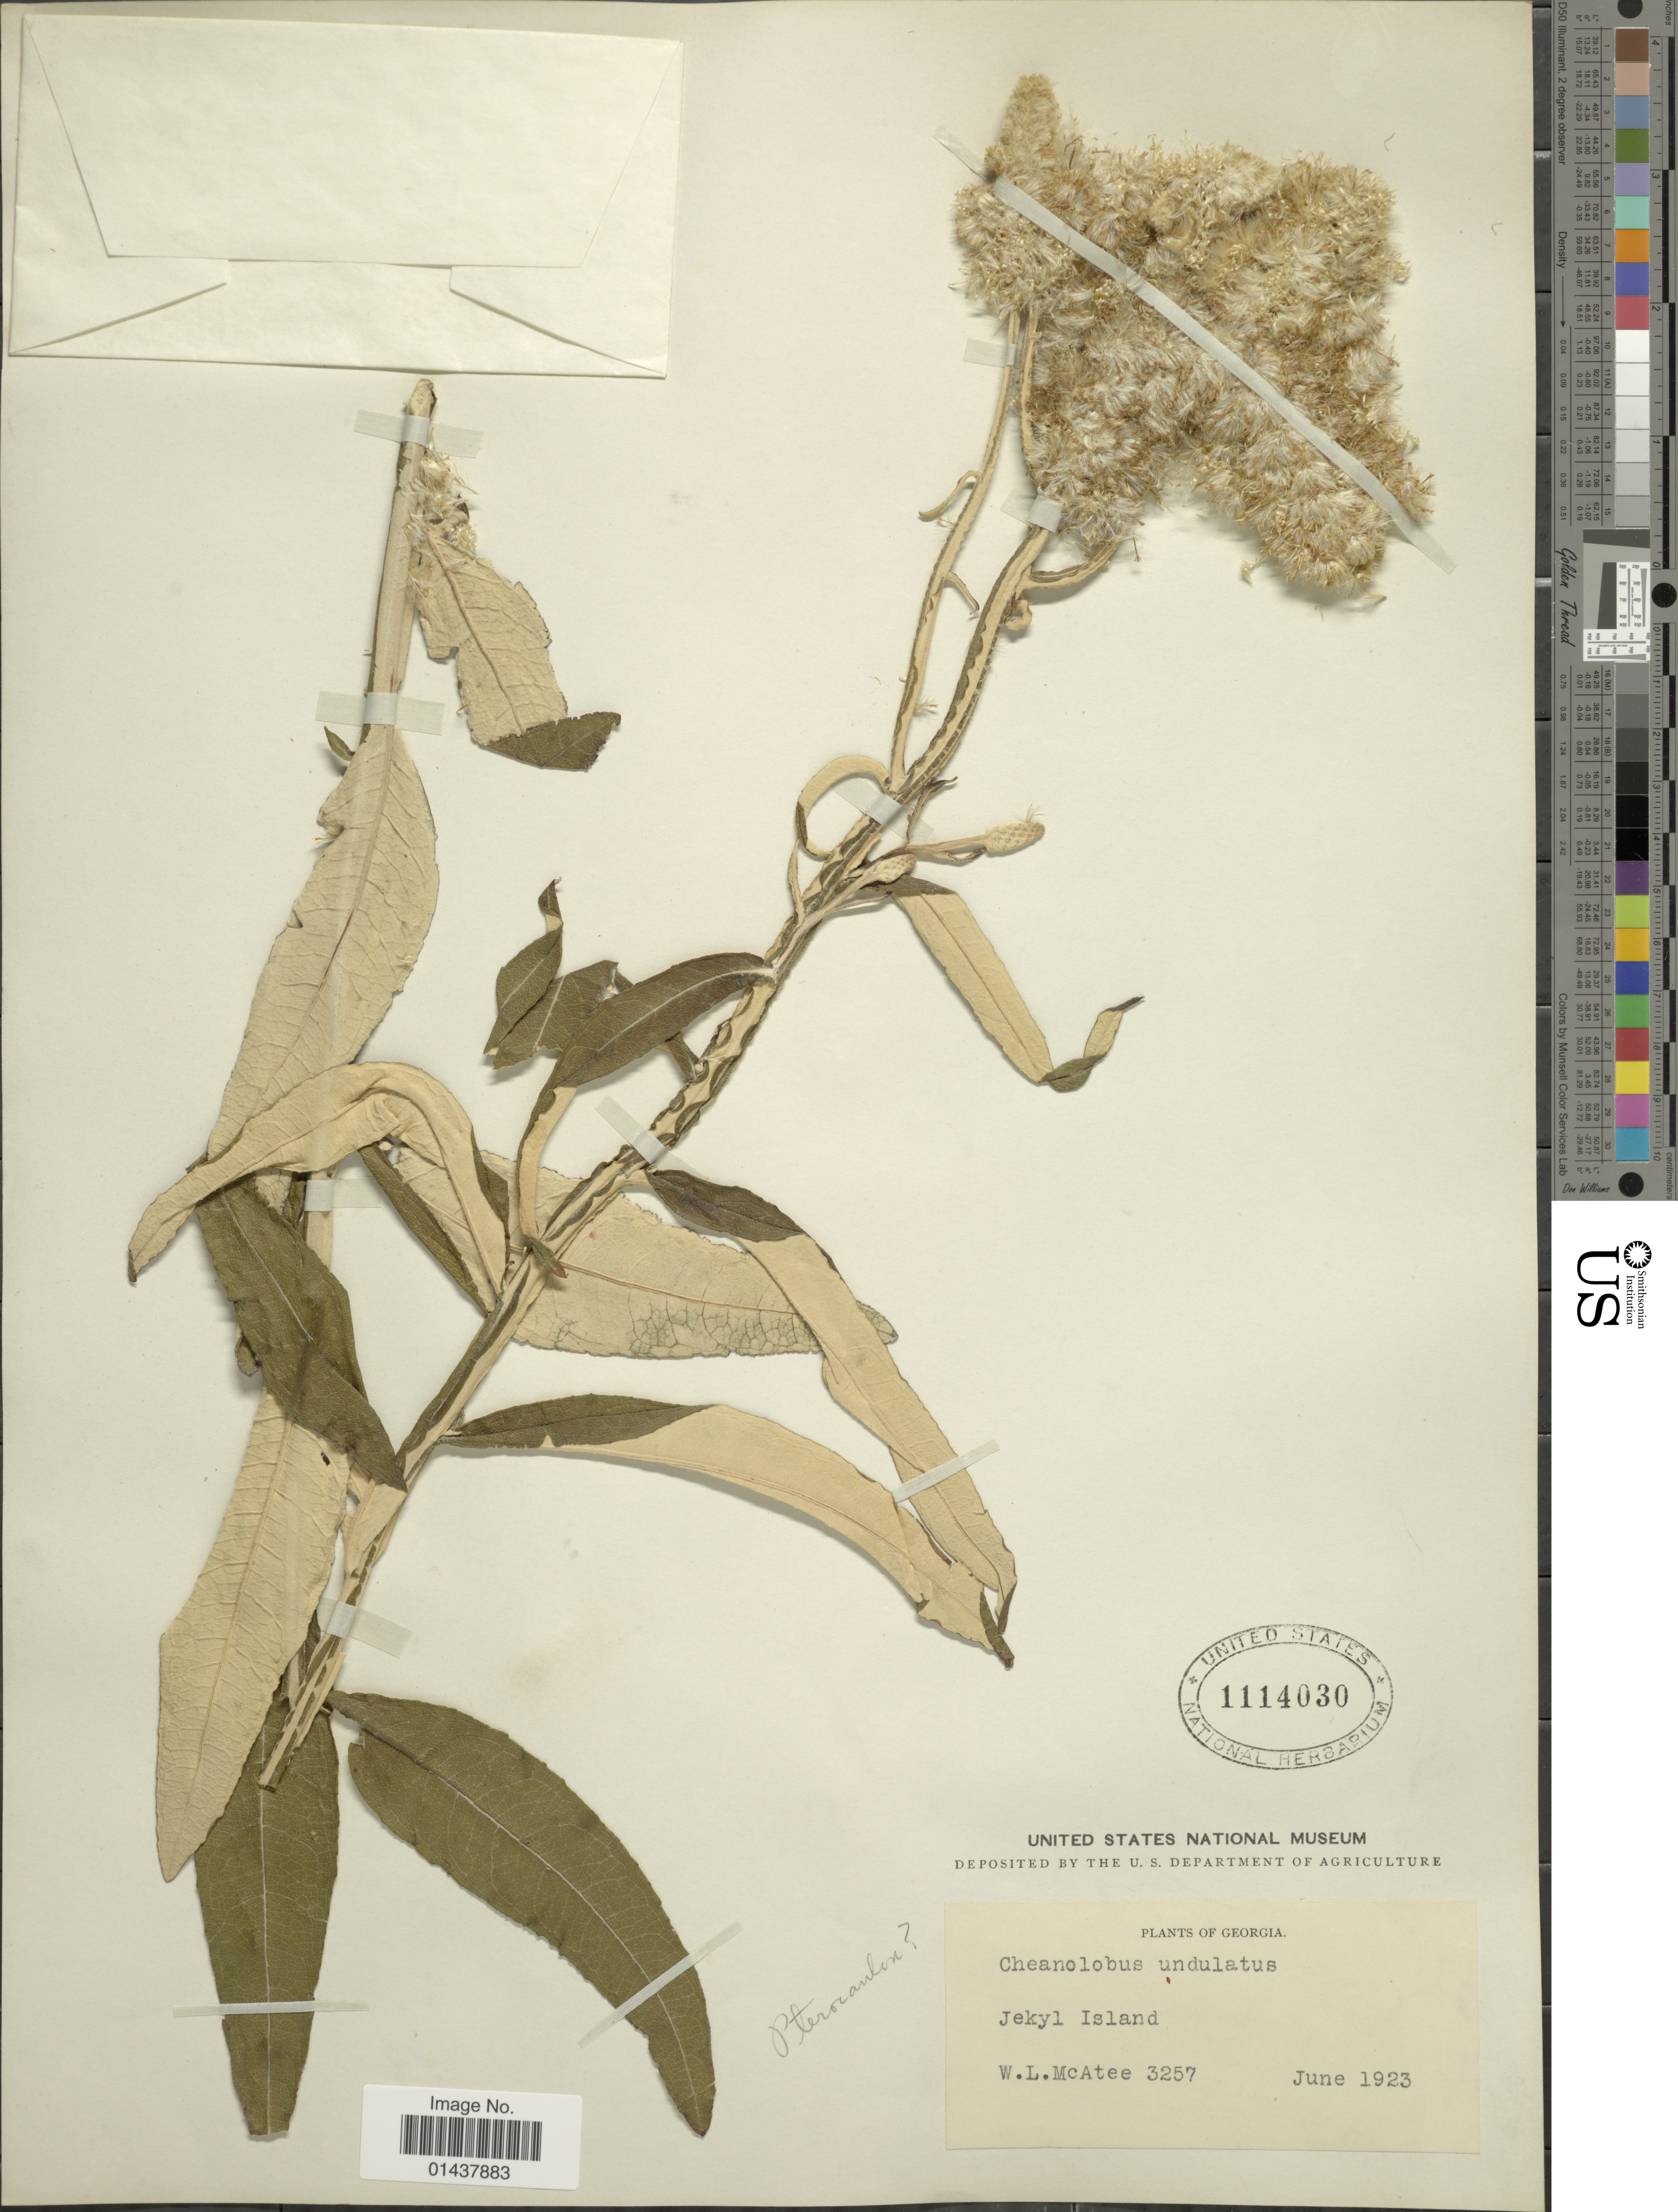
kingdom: Plantae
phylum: Tracheophyta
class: Magnoliopsida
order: Asterales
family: Asteraceae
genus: Pterocaulon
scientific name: Pterocaulon undulatum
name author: C. Mohr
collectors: W. McAtee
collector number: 3257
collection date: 1923-06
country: United States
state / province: Georgia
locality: Jekyl Island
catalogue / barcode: US 1114030